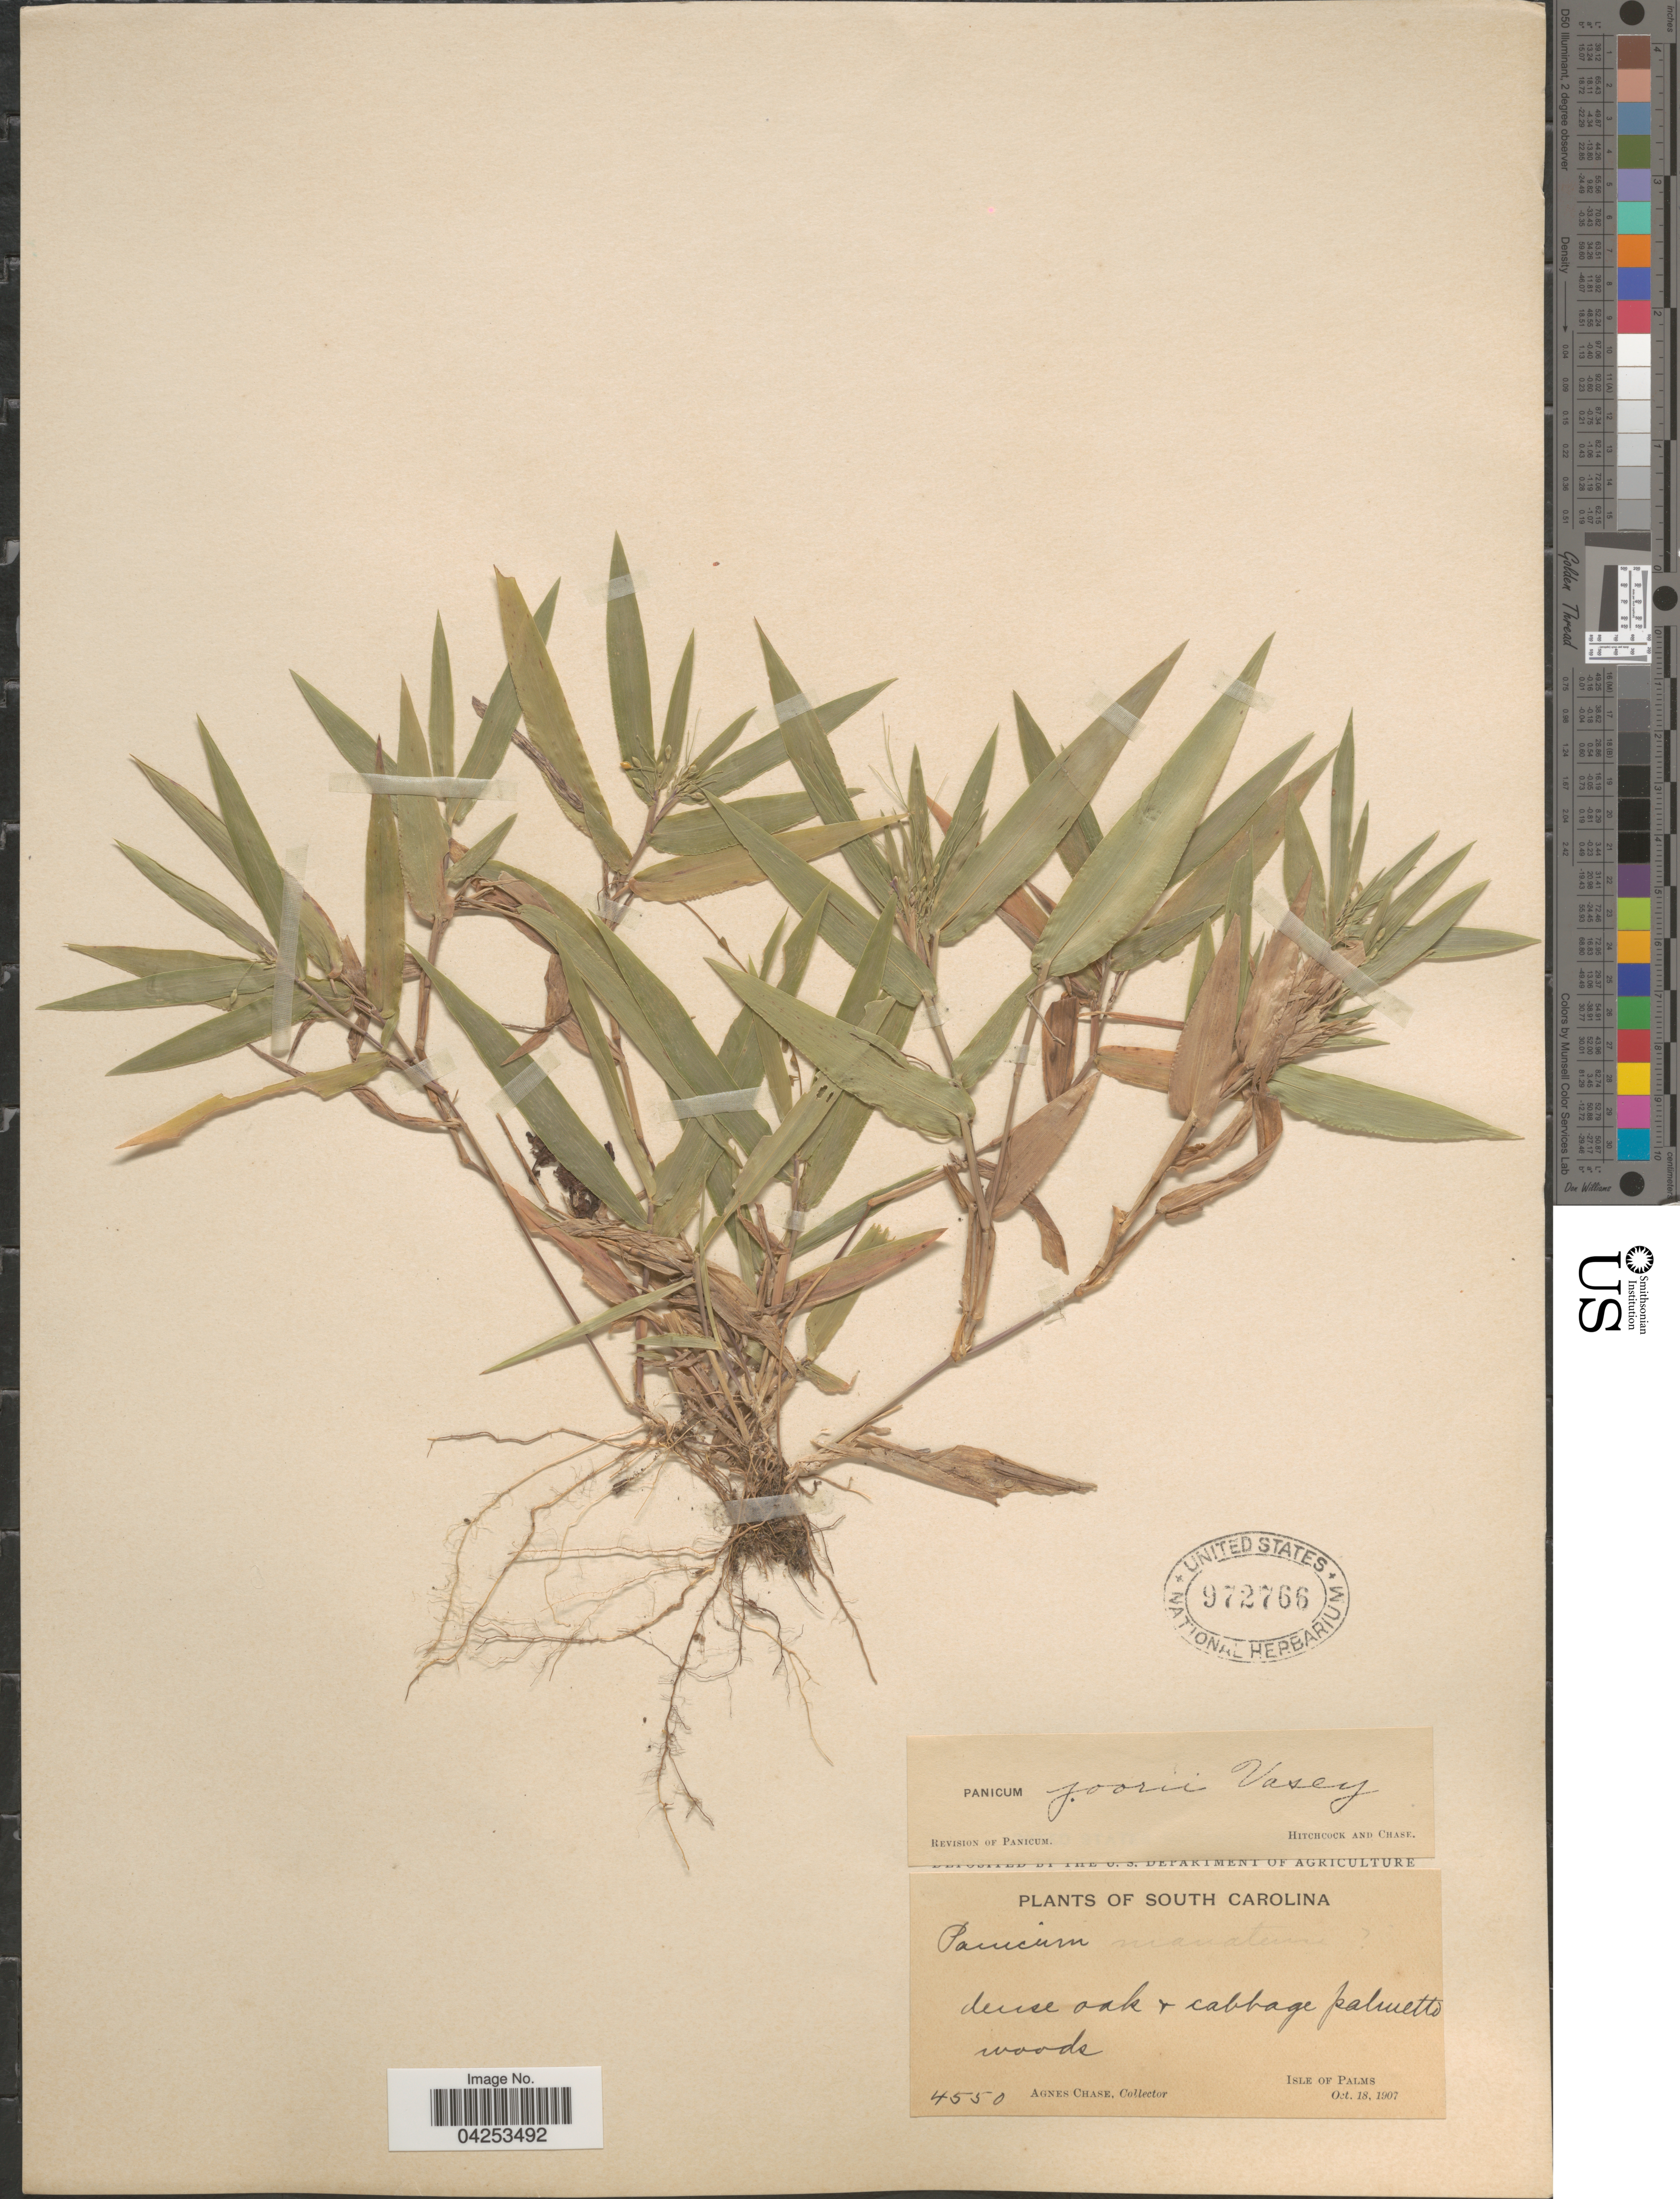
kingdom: Plantae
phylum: Tracheophyta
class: Liliopsida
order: Poales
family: Poaceae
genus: Dichanthelium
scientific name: Dichanthelium commutatum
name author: (Schult.) Gould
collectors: A. Chase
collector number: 4550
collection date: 1907-10-18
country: United States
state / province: South Carolina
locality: Isle of Palms.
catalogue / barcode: US 972766